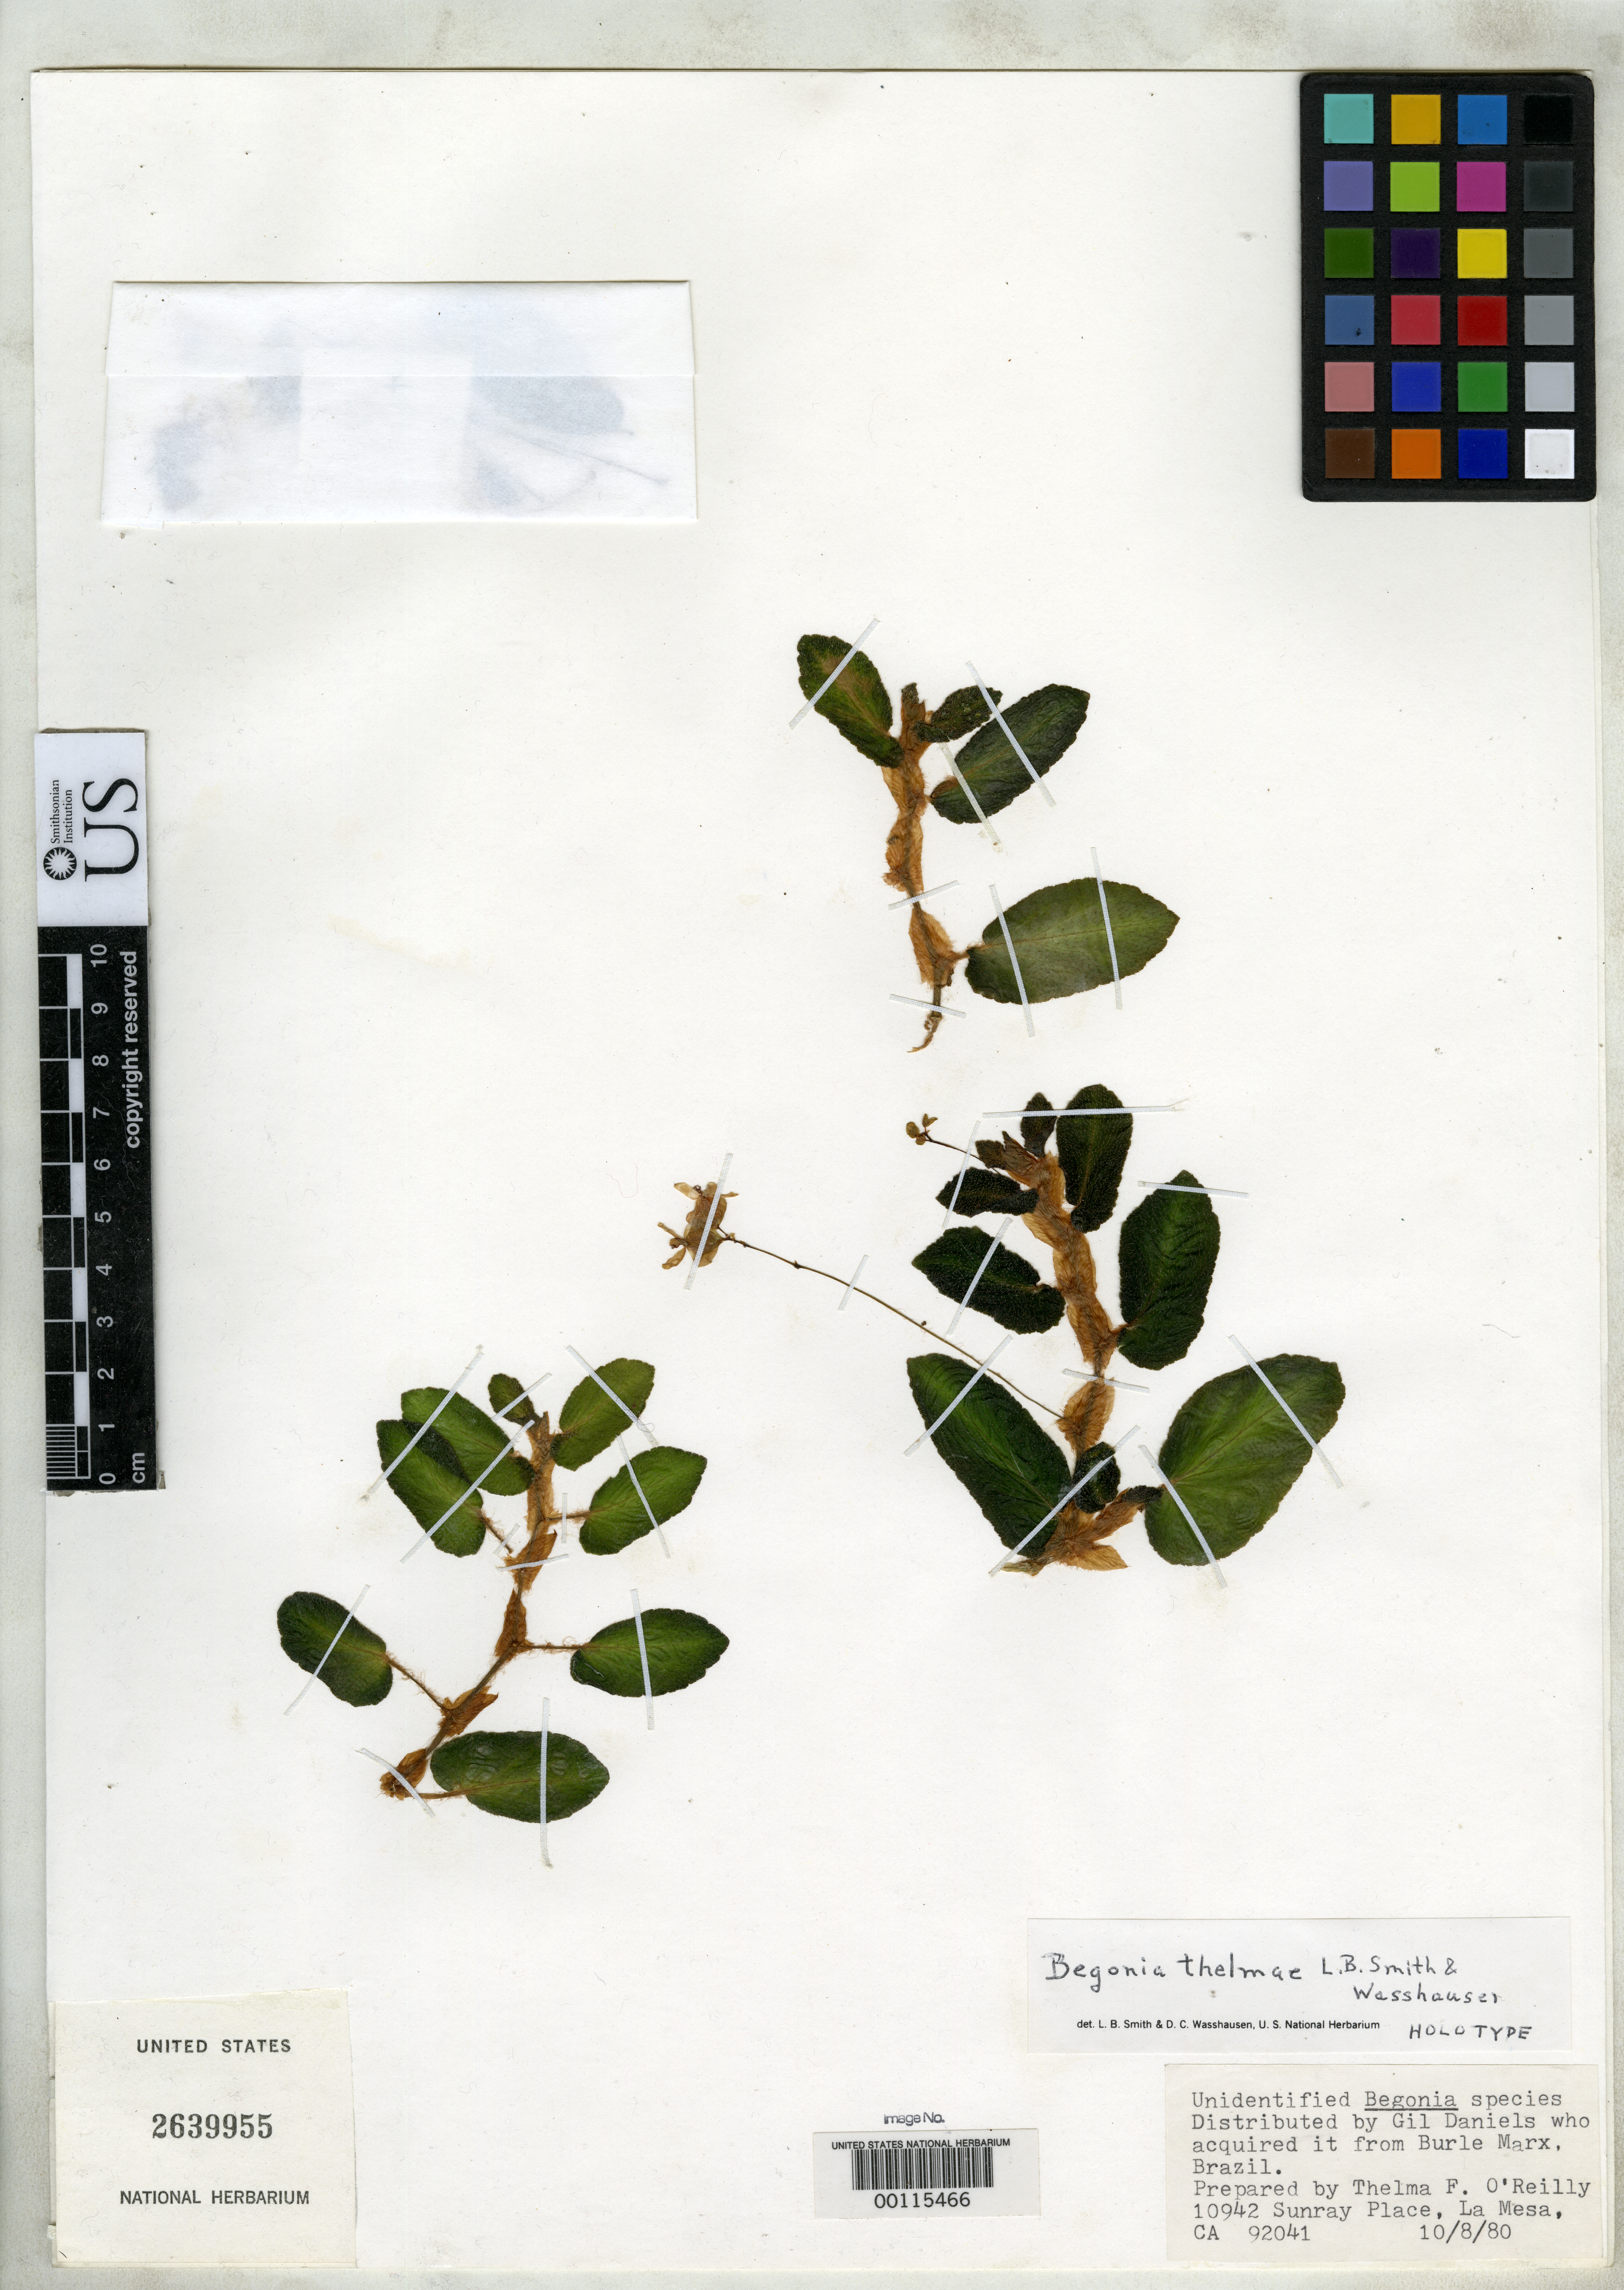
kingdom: Plantae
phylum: Tracheophyta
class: Magnoliopsida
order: Cucurbitales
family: Begoniaceae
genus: Begonia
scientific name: Begonia thelmae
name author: L.B. Sm. & Wassh.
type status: Holotype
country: Brazil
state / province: Minas Gerais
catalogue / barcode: US 2639955